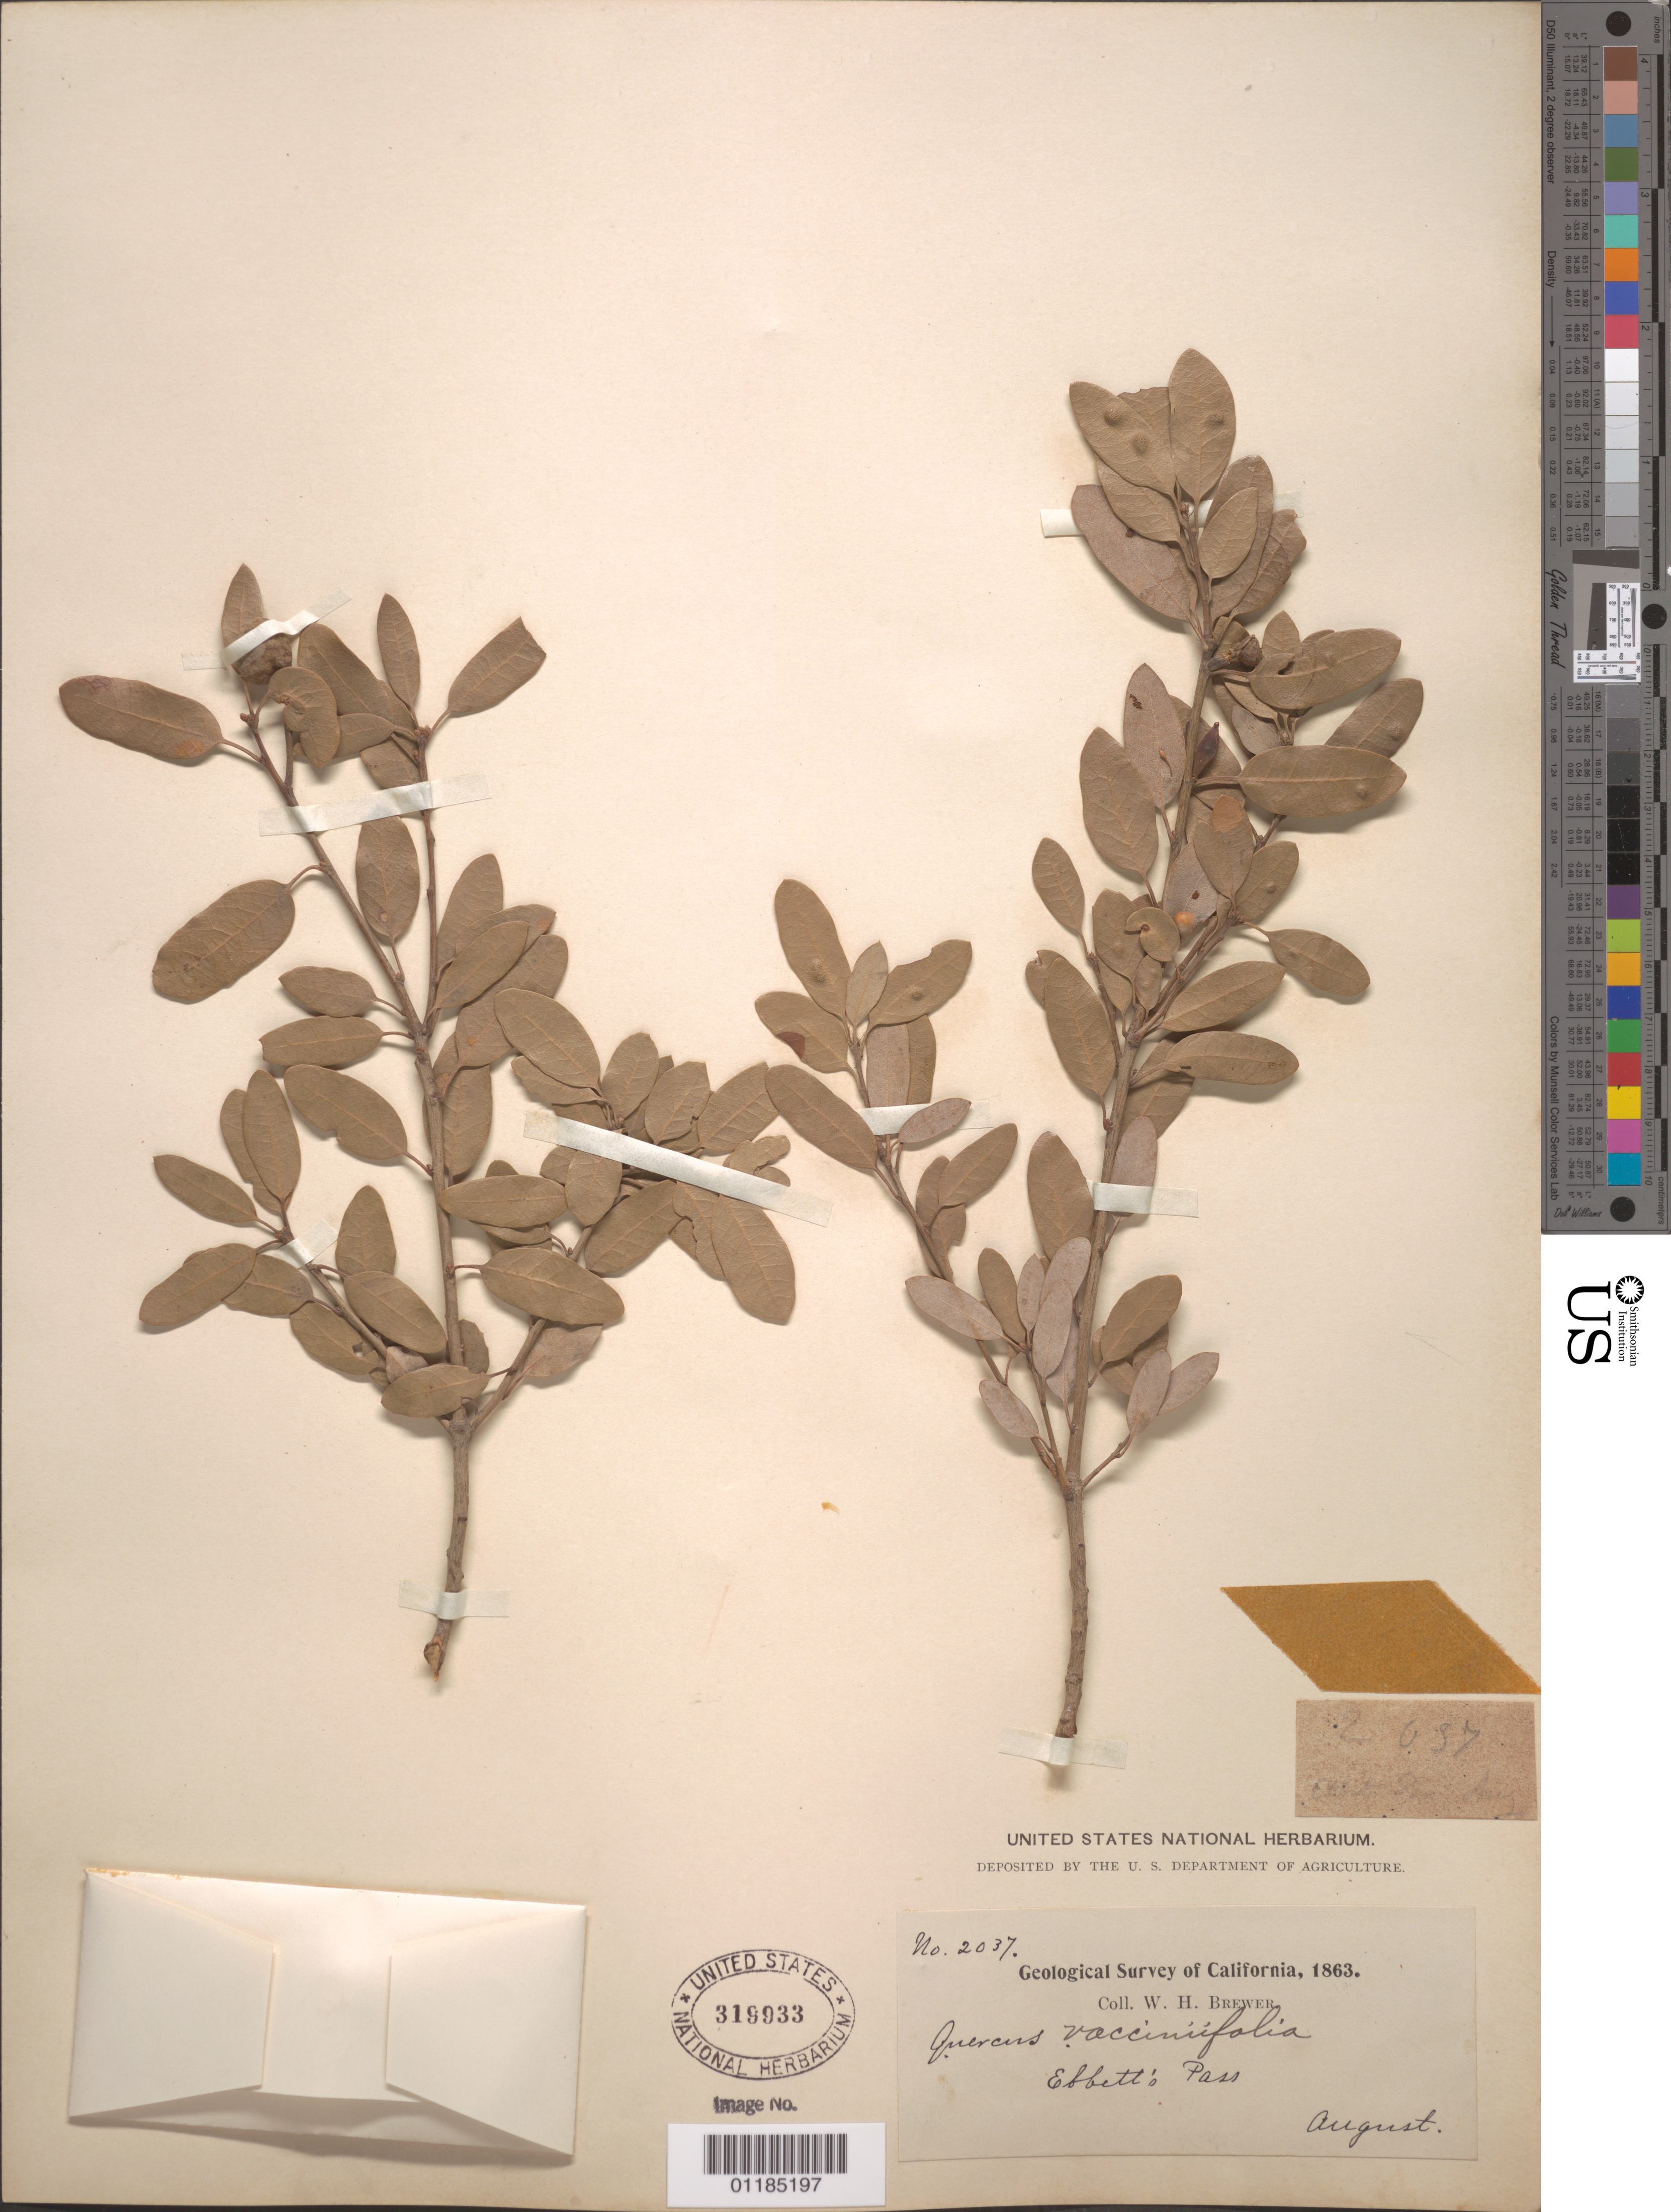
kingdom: Plantae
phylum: Tracheophyta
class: Magnoliopsida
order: Fagales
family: Fagaceae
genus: Quercus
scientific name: Quercus vacciniifolia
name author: Kellogg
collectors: W. H. Brewer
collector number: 2037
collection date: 1863-08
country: United States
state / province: California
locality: Ebbett's Pass.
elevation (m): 2670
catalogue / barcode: US 319933